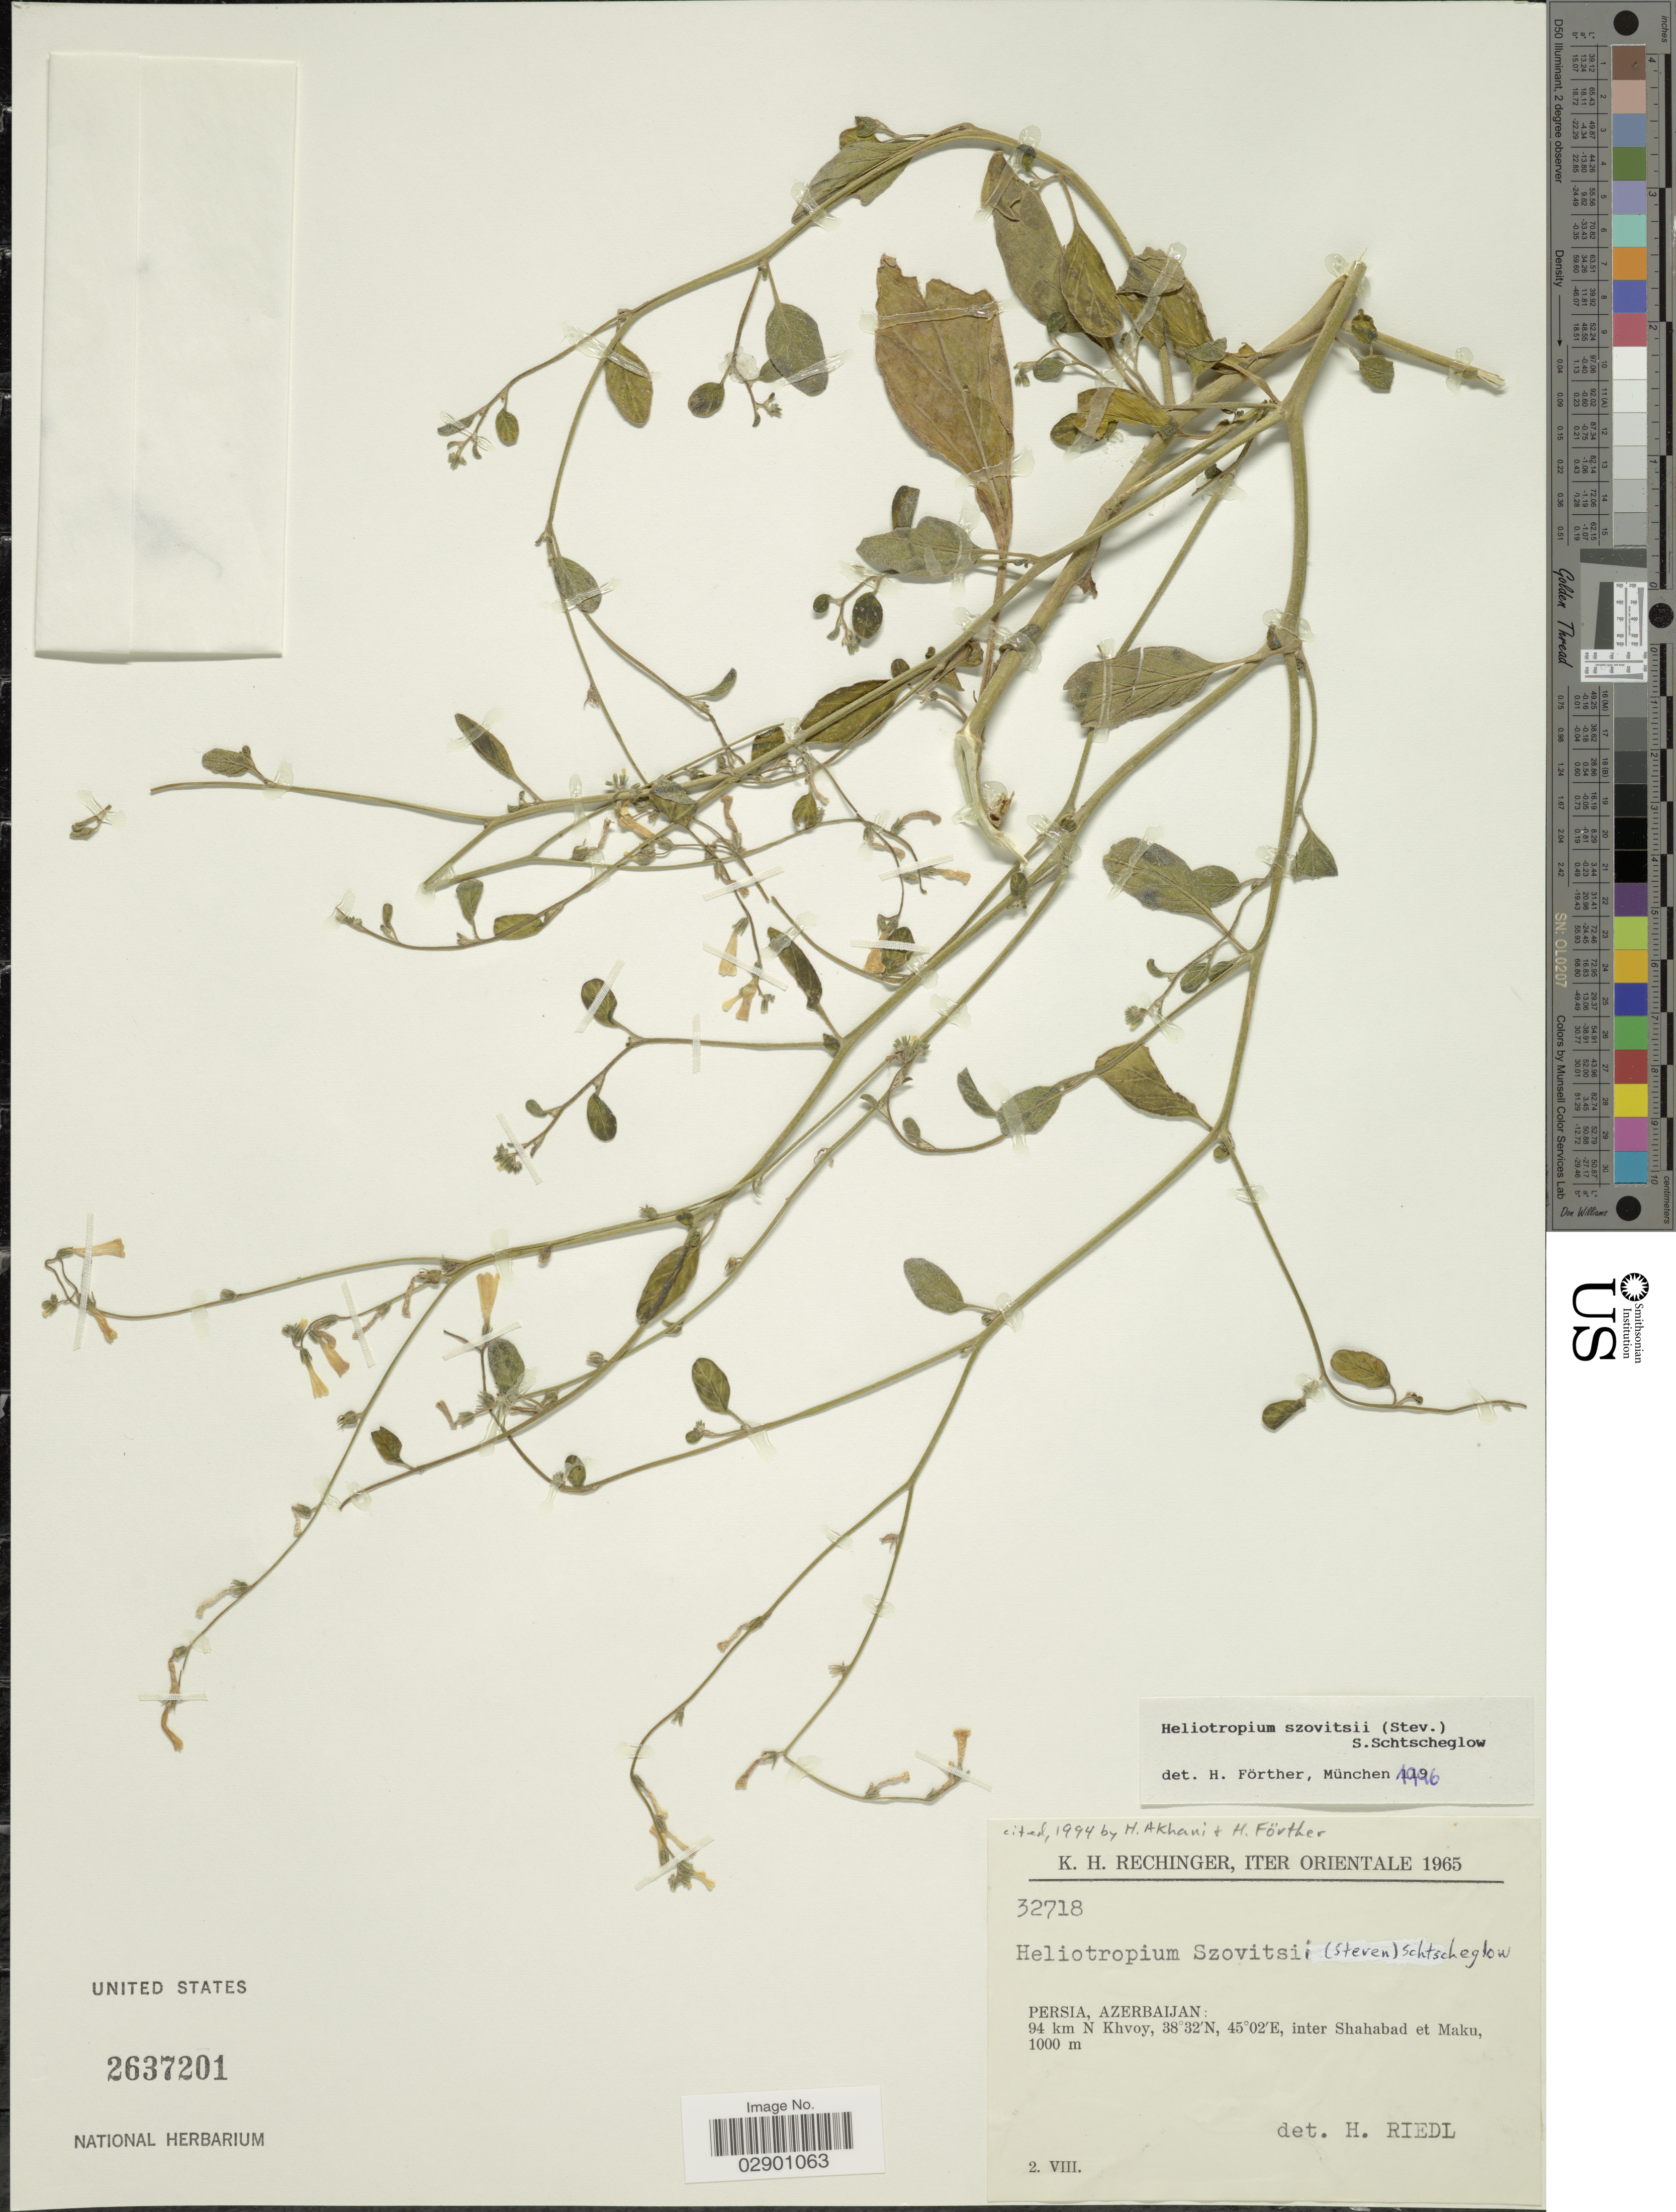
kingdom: Plantae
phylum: Tracheophyta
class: Magnoliopsida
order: Boraginales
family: Heliotropiaceae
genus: Heliotropium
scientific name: Heliotropium szovitsii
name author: Bunge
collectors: K. H. Rechinger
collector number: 32718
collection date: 1965-08-02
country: Iran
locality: Orientale. Persia, Azerbaijan: 94 km N Khvoy, inter Shahabad et Maku.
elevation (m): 1000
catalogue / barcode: US 2637201